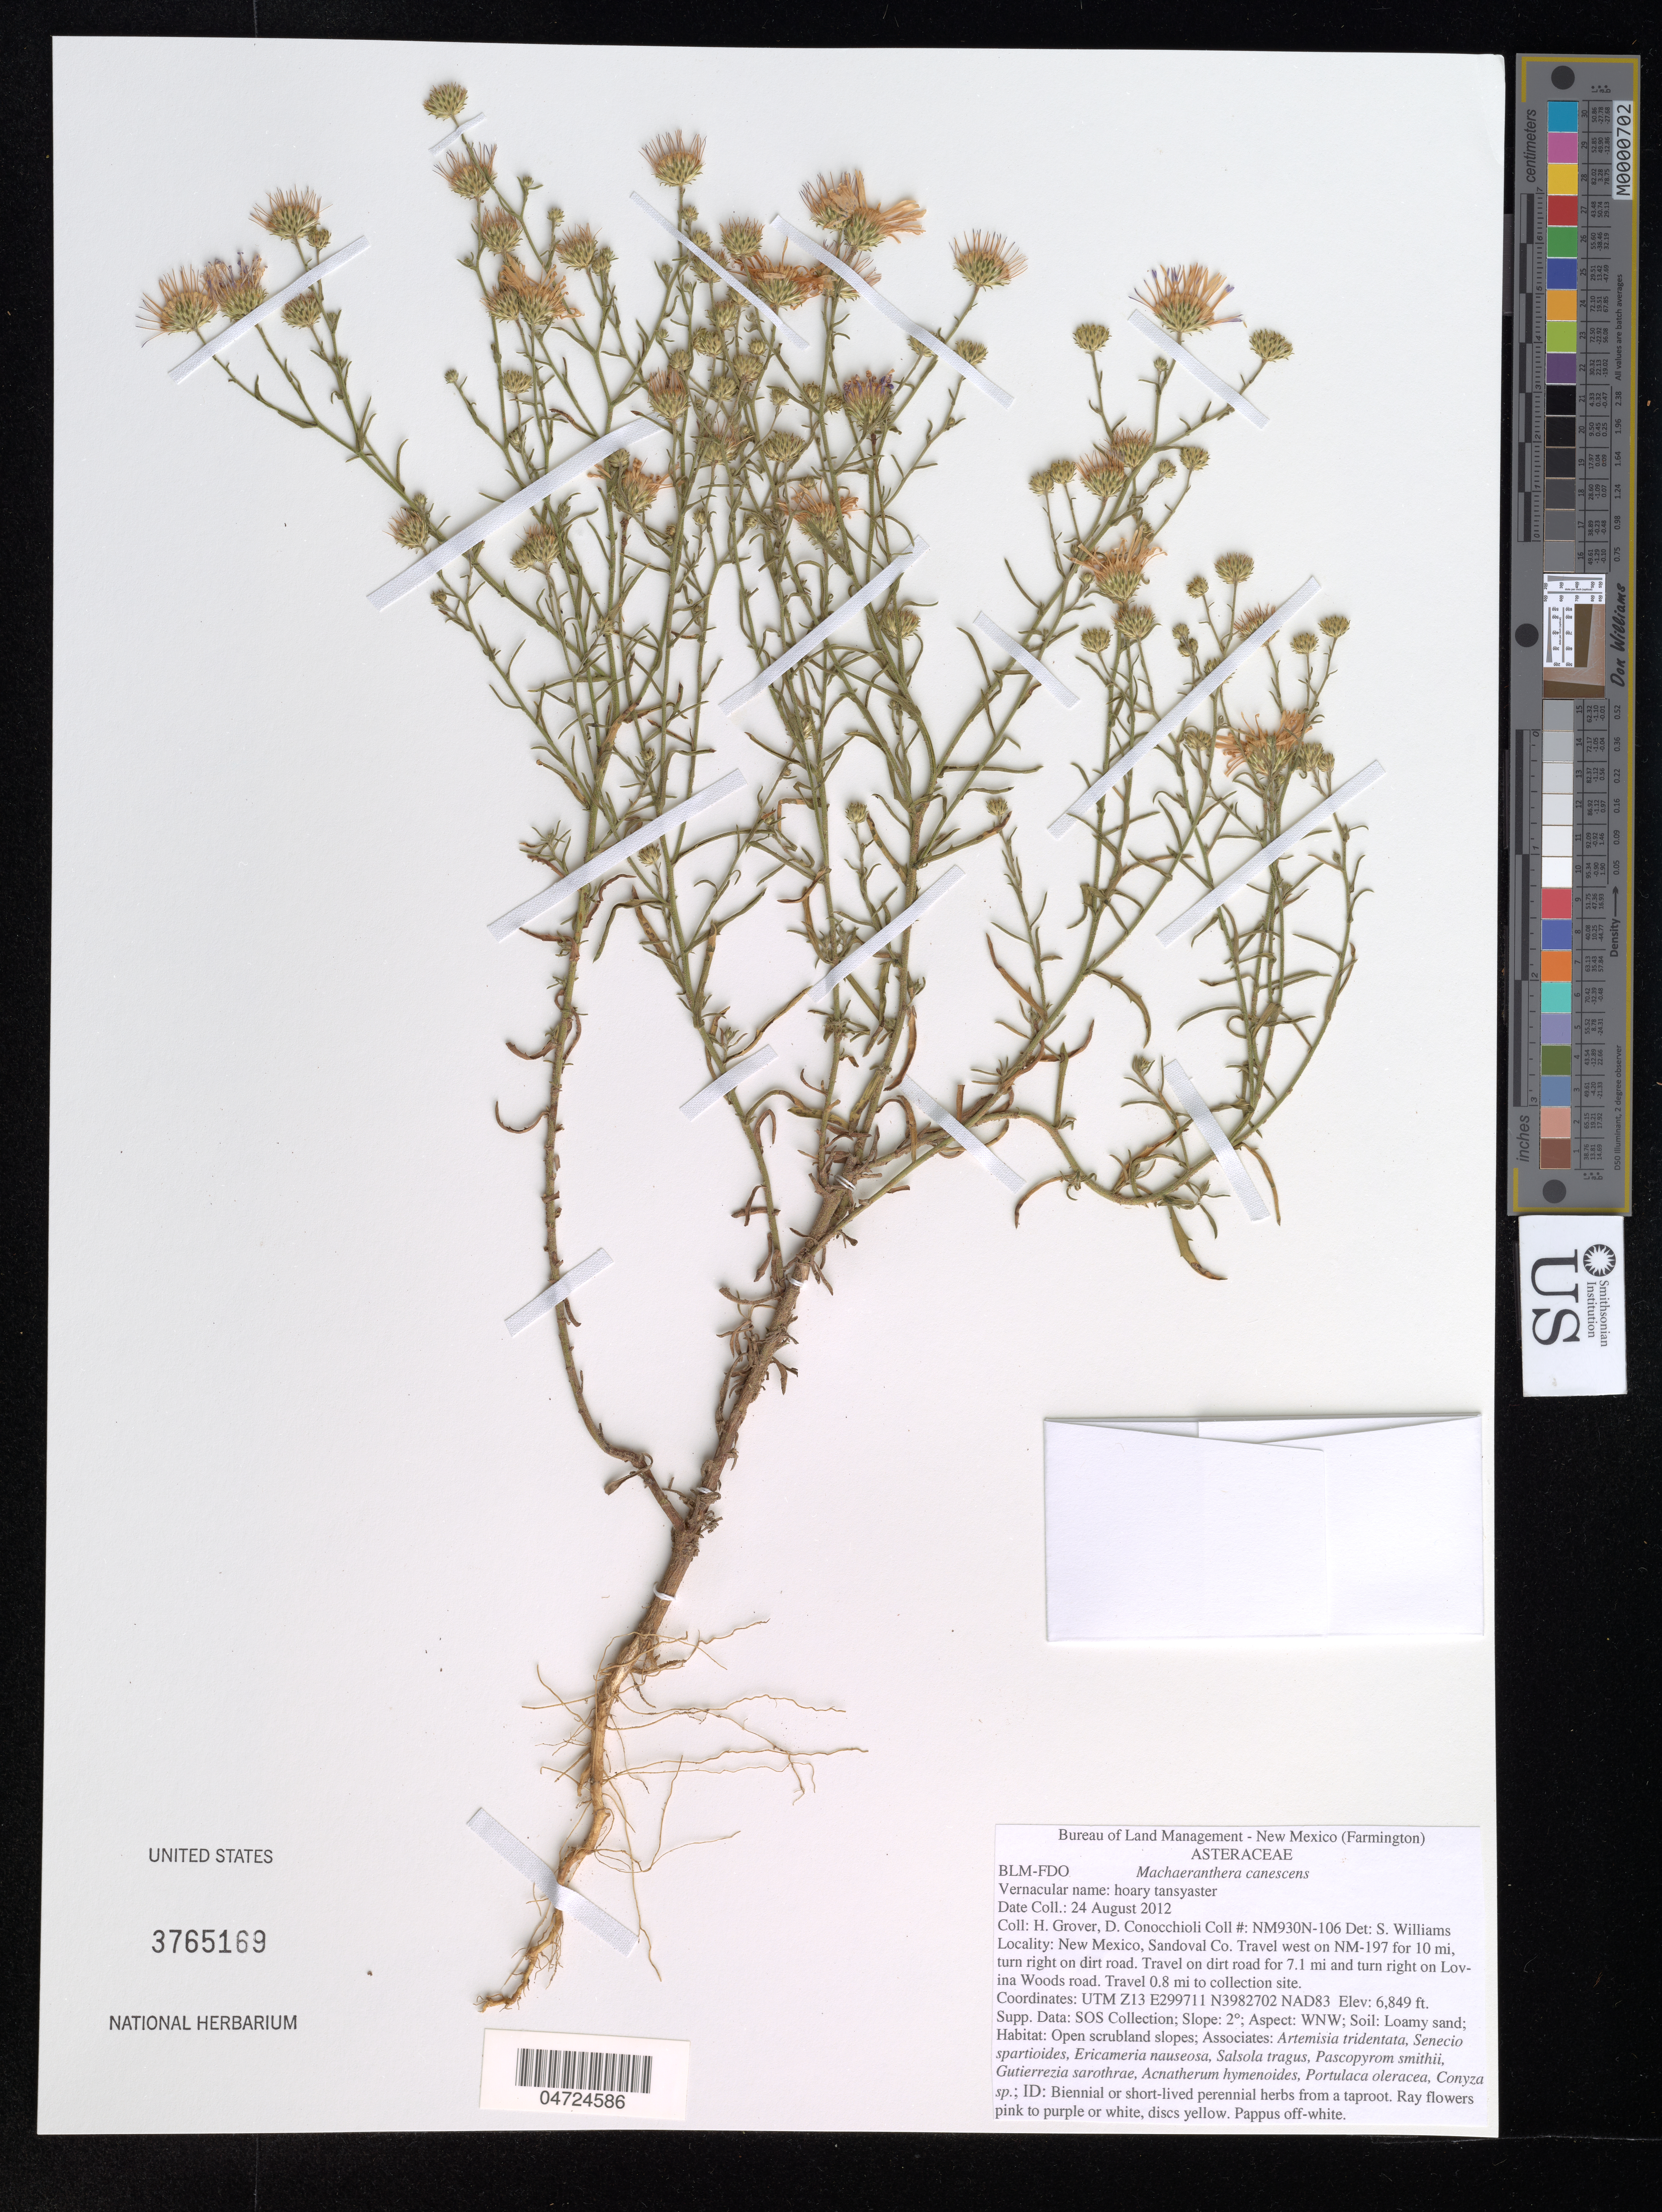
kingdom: Plantae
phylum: Tracheophyta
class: Magnoliopsida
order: Asterales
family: Asteraceae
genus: Machaeranthera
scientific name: Machaeranthera canescens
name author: (Pursh) A. Gray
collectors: H. Grover & D. Conocchioli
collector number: NM930N-106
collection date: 2012-08-24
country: United States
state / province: New Mexico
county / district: Sandoval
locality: Sandoval Co. Travel west on NM-197 for 10 mi, turn right on dirt road. Travel on dirt road for 7.1 mi and turn right on Lovina Woods road. Travel 0.8 mi to collection site. UTM Z13. NAD83.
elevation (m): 2088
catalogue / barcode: US 3765169